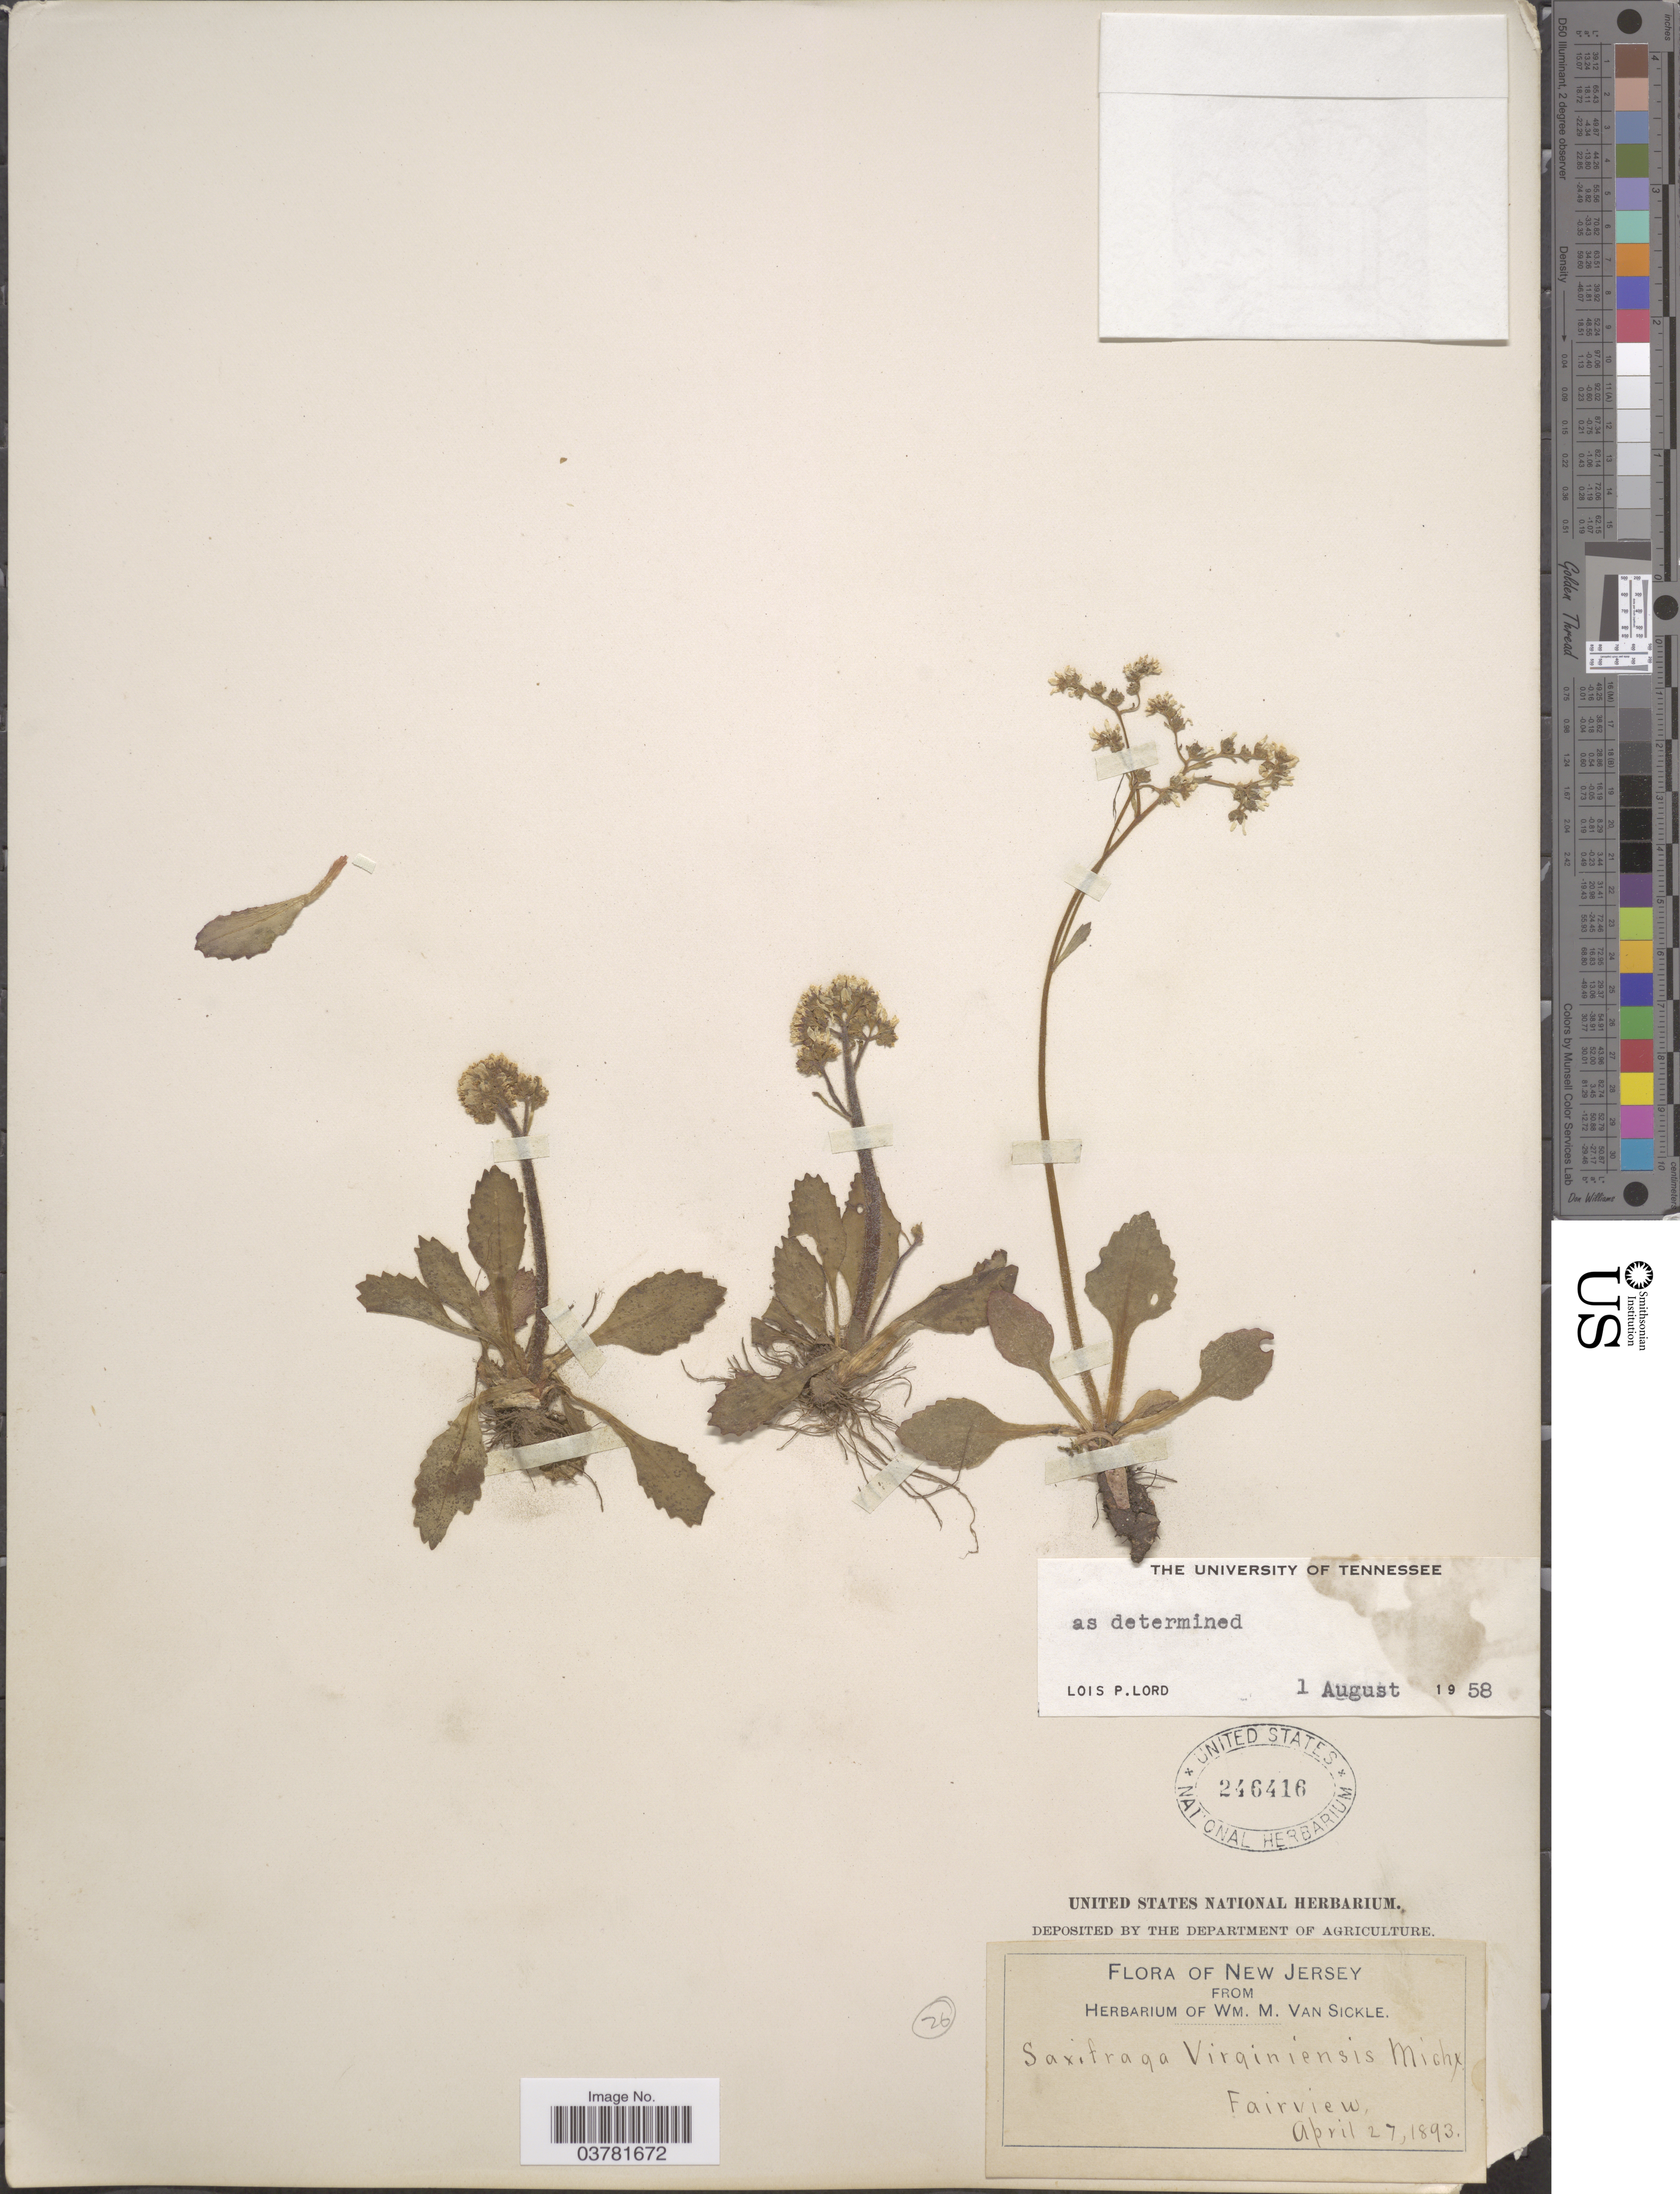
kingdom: Plantae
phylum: Tracheophyta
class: Magnoliopsida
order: Saxifragales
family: Saxifragaceae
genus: Micranthes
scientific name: Micranthes virginiensis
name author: (Michx.) Small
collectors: W. M. Van Sickle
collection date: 1893-04-27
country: United States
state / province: New Jersey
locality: Fairview.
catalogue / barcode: US 246416